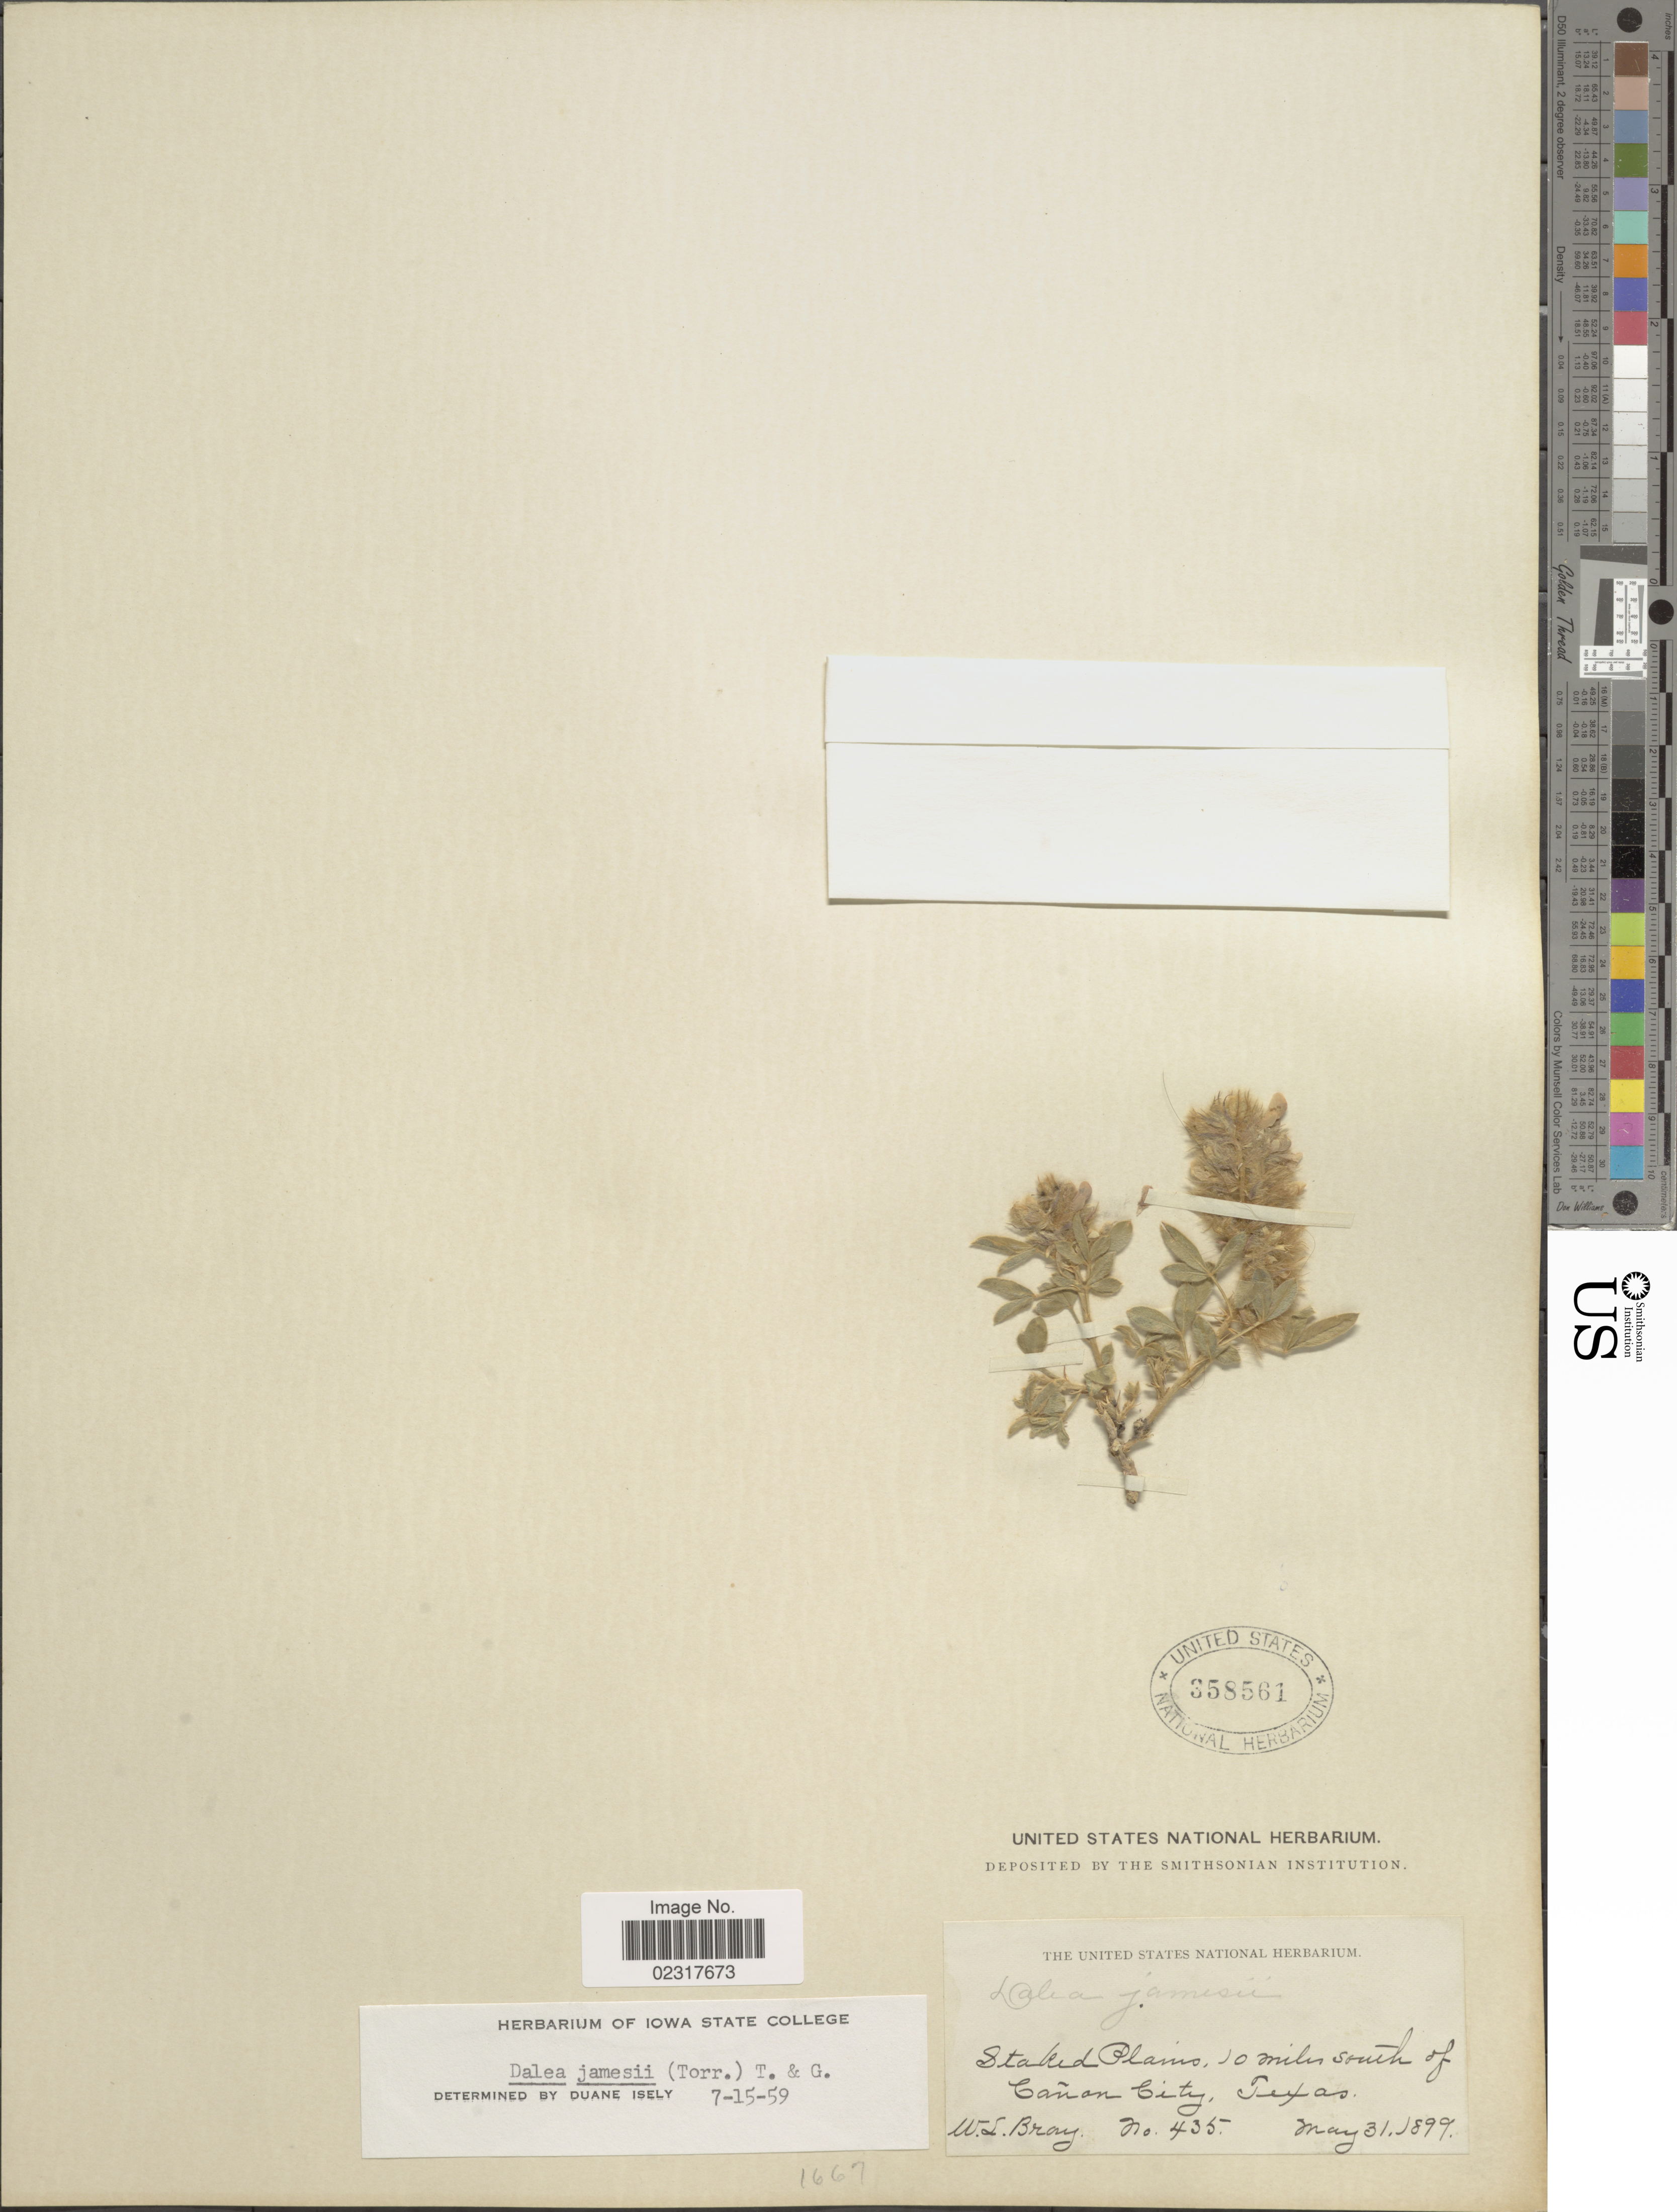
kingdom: Plantae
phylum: Tracheophyta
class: Magnoliopsida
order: Fabales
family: Fabaceae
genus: Dalea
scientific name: Dalea jamesii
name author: (Torr.) Torr. & A. Gray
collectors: W. L. Bray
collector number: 435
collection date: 1899-05-31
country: United States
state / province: Texas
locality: Staked Plains, 10 miles south of Canon City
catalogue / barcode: US 358561